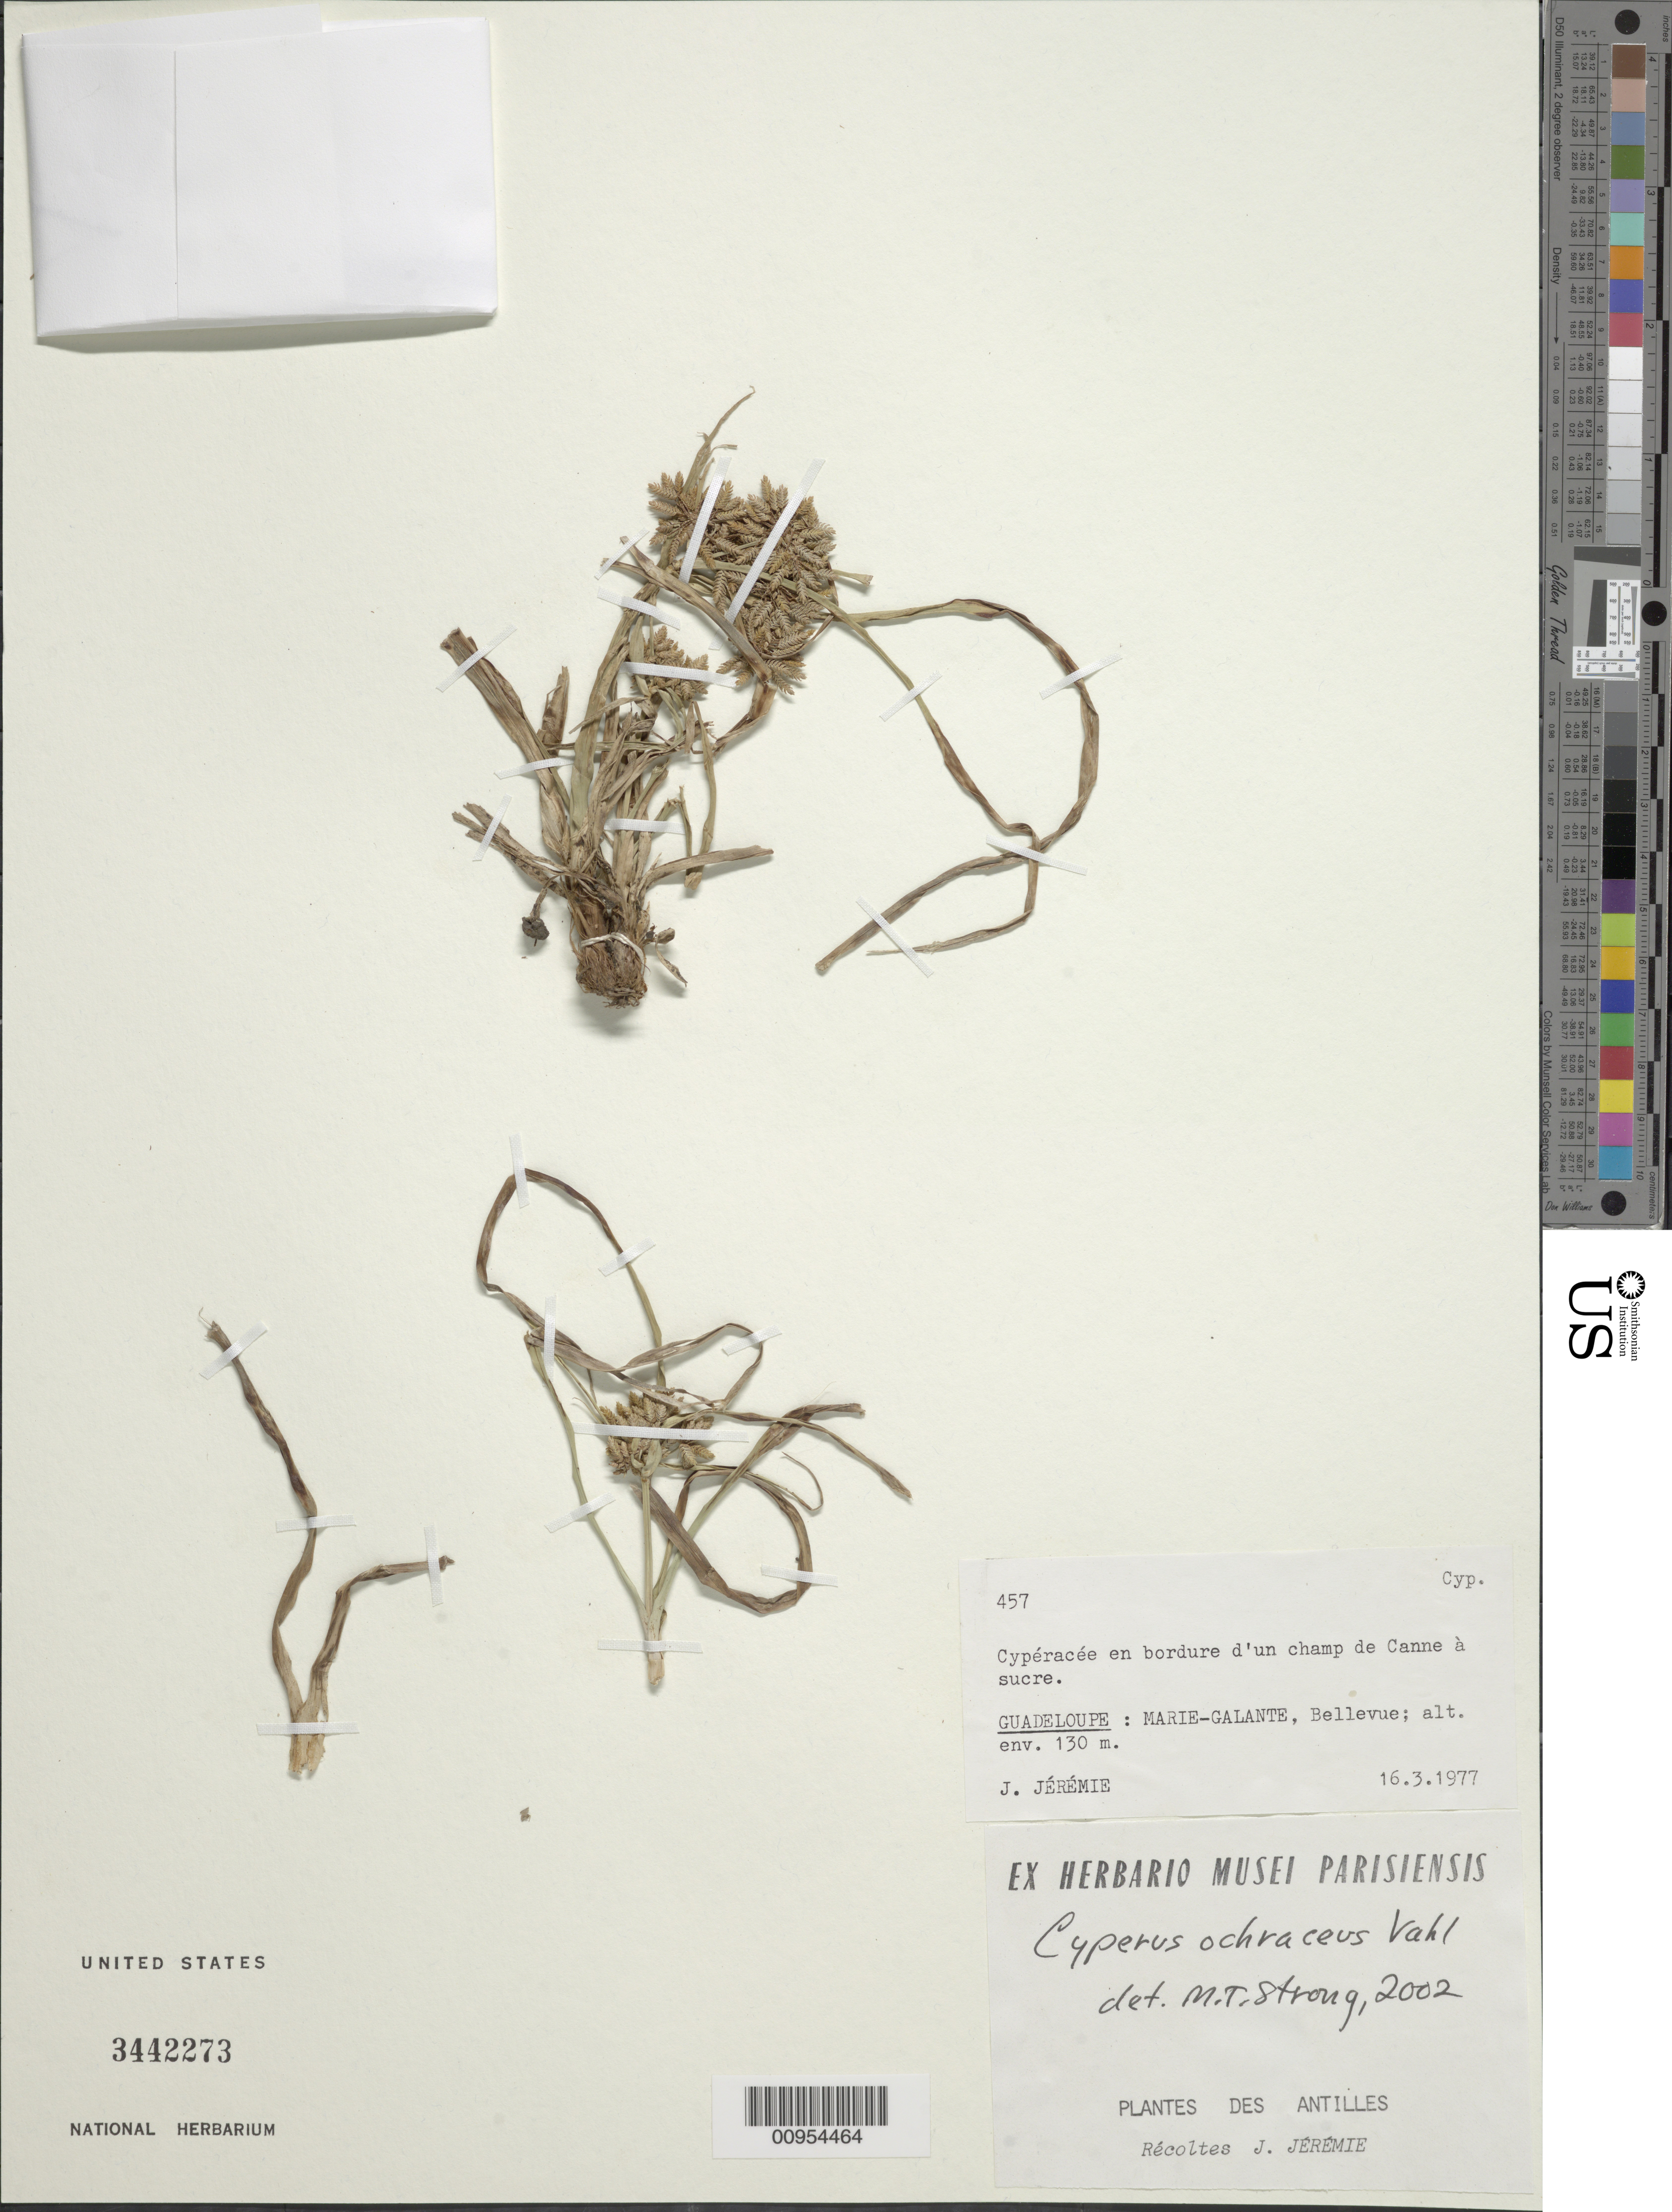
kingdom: Plantae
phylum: Tracheophyta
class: Liliopsida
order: Poales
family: Cyperaceae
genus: Cyperus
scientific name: Cyperus ochraceus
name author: Vahl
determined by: Strong, M. T., (US), Smithsonian Institution - National Museum of Natural History (UNITED STATES)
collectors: J. Jérémie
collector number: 457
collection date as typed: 16 Mar 1977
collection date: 1977-03-16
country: Guadeloupe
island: Marie Galante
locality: Bellevue, en bordure d'un champ de Canne à sucre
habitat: En bordure d'un champ de Canne à sucre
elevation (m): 130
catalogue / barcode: US 3442273